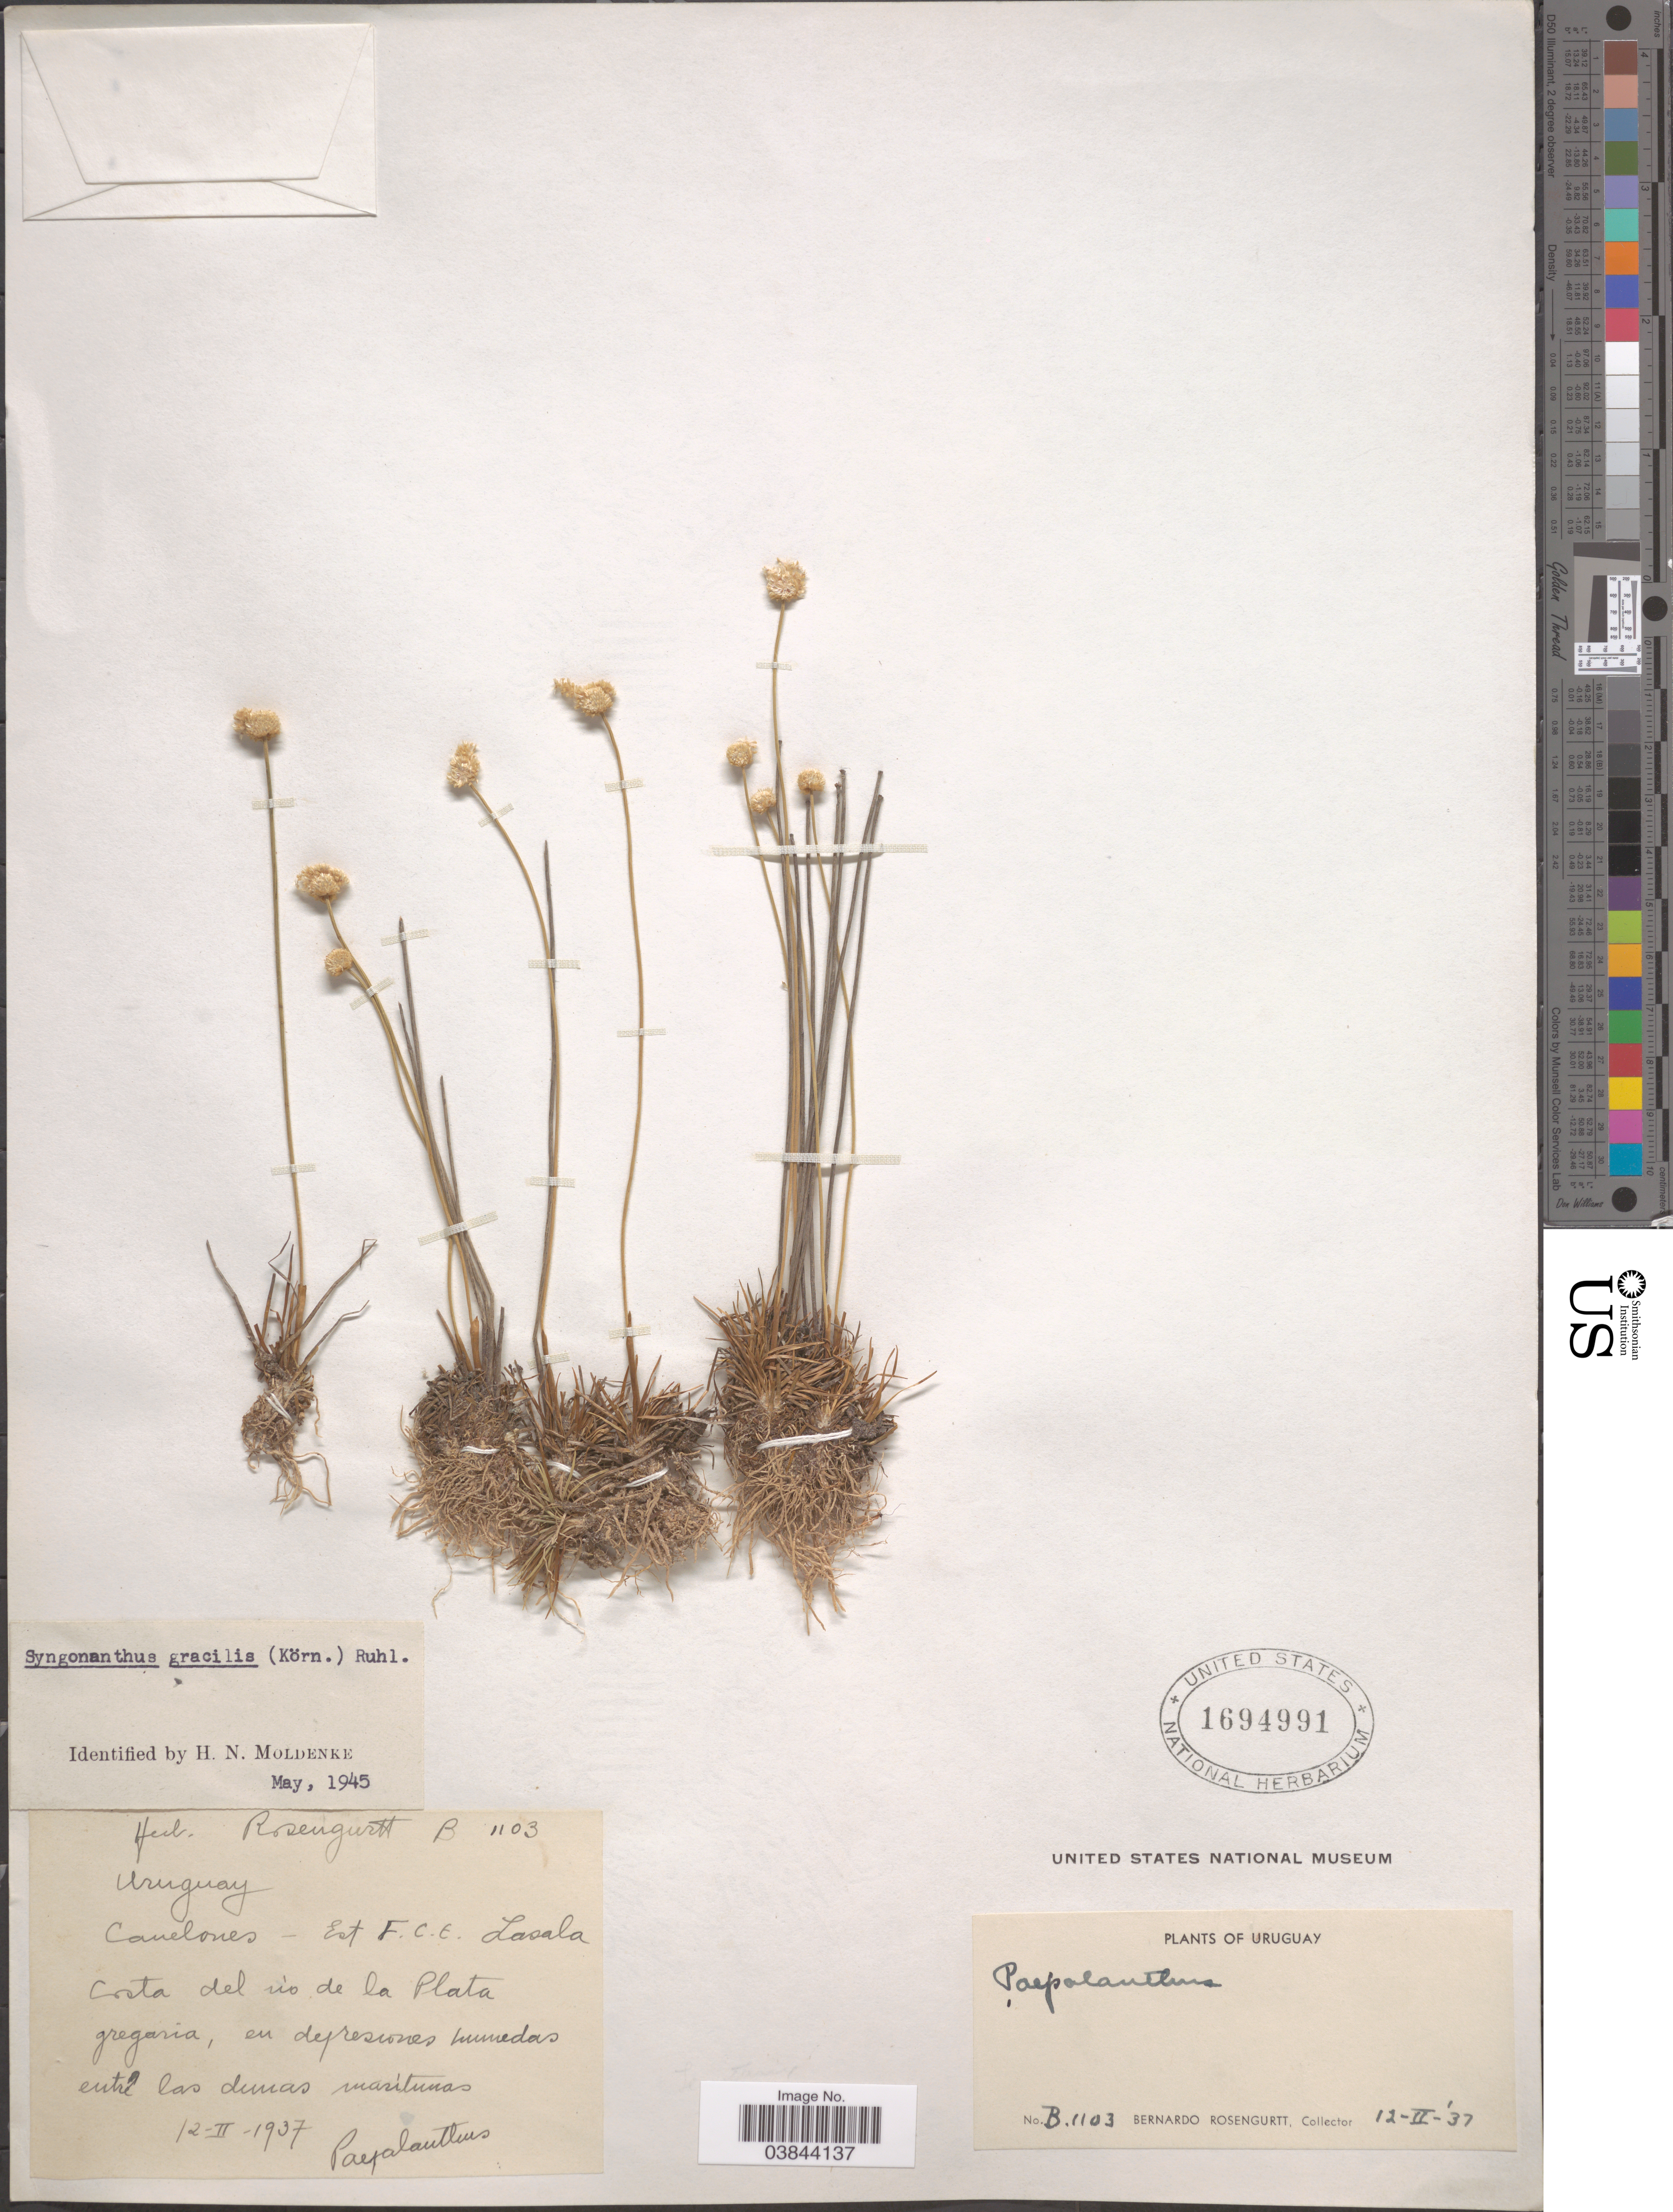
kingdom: Plantae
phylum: Tracheophyta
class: Liliopsida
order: Poales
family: Eriocaulaceae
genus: Syngonanthus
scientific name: Syngonanthus gracilis var. gracilis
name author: (Bong.) Ruhland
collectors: B. Rosengurtt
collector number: B 1103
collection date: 1937-02-12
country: Uruguay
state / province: Canelones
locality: Est F.C.E. Lasala costa del río de la Plata.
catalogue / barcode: US 1694991